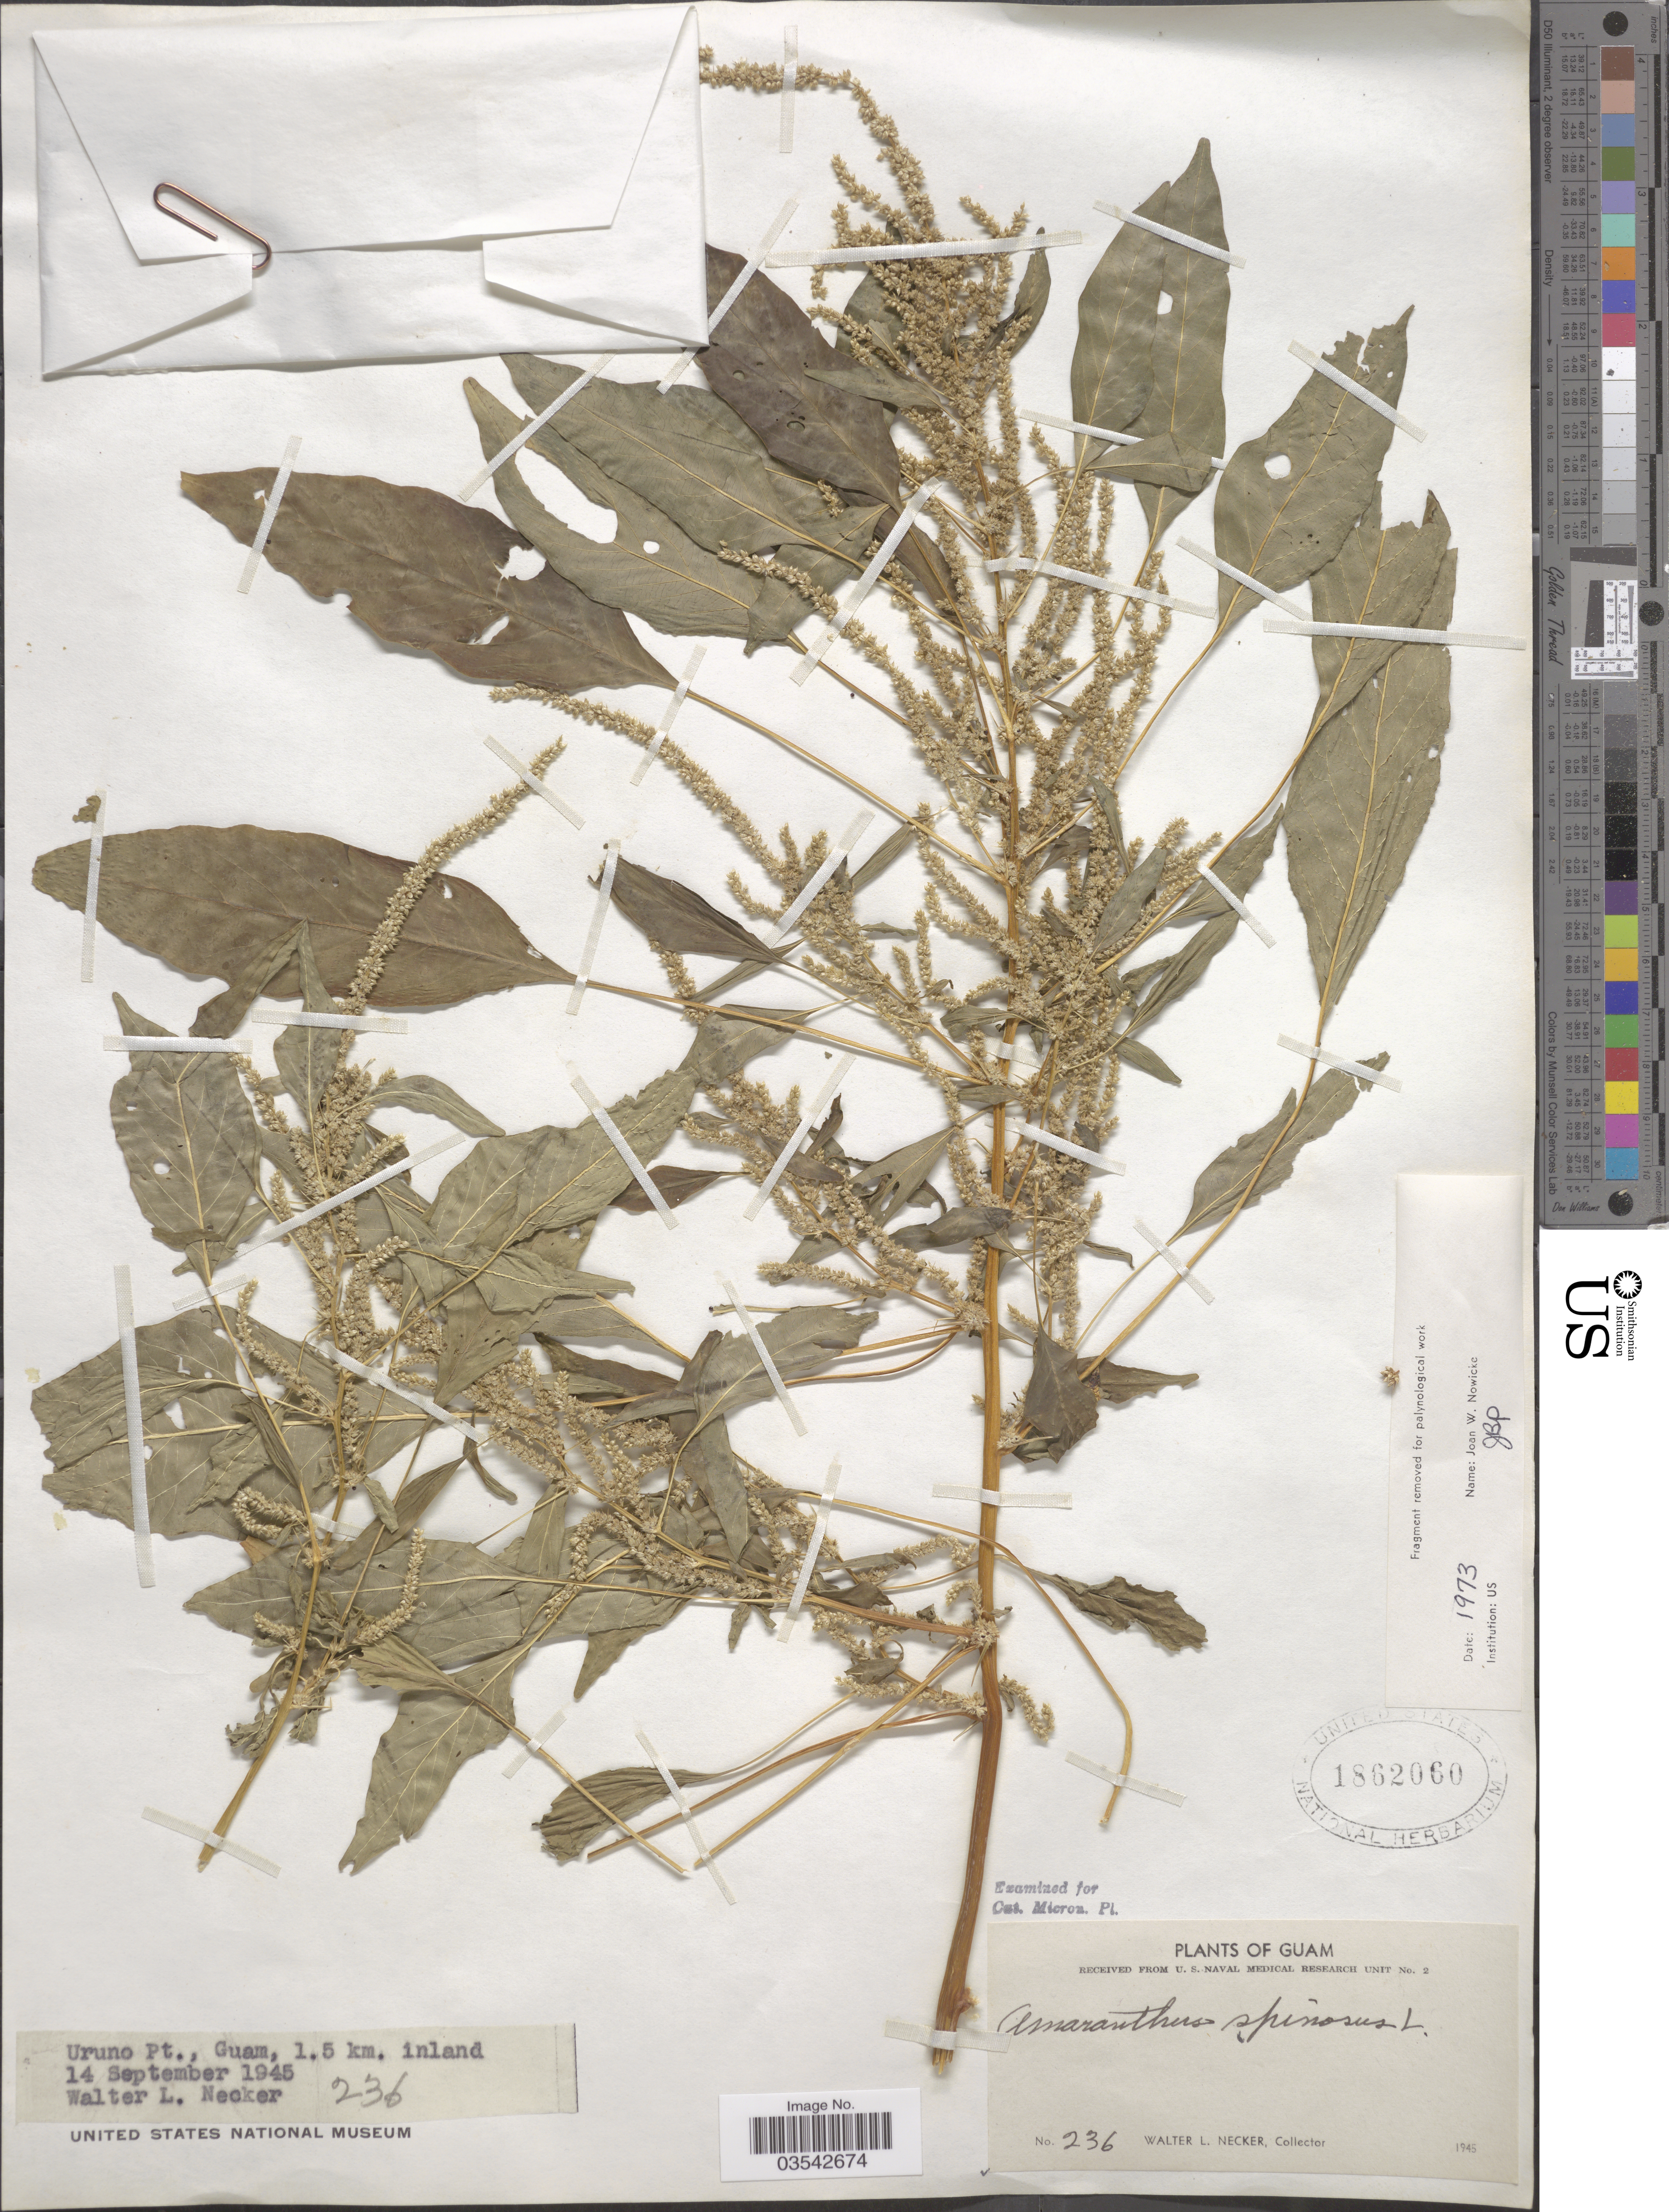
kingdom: Plantae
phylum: Tracheophyta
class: Magnoliopsida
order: Caryophyllales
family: Amaranthaceae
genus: Amaranthus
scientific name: Amaranthus spinosus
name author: L.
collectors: W. L. Necker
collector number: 236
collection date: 1945-09-14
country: Guam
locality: Uruno Pt., 1.5 km. inland.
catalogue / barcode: US 1862060